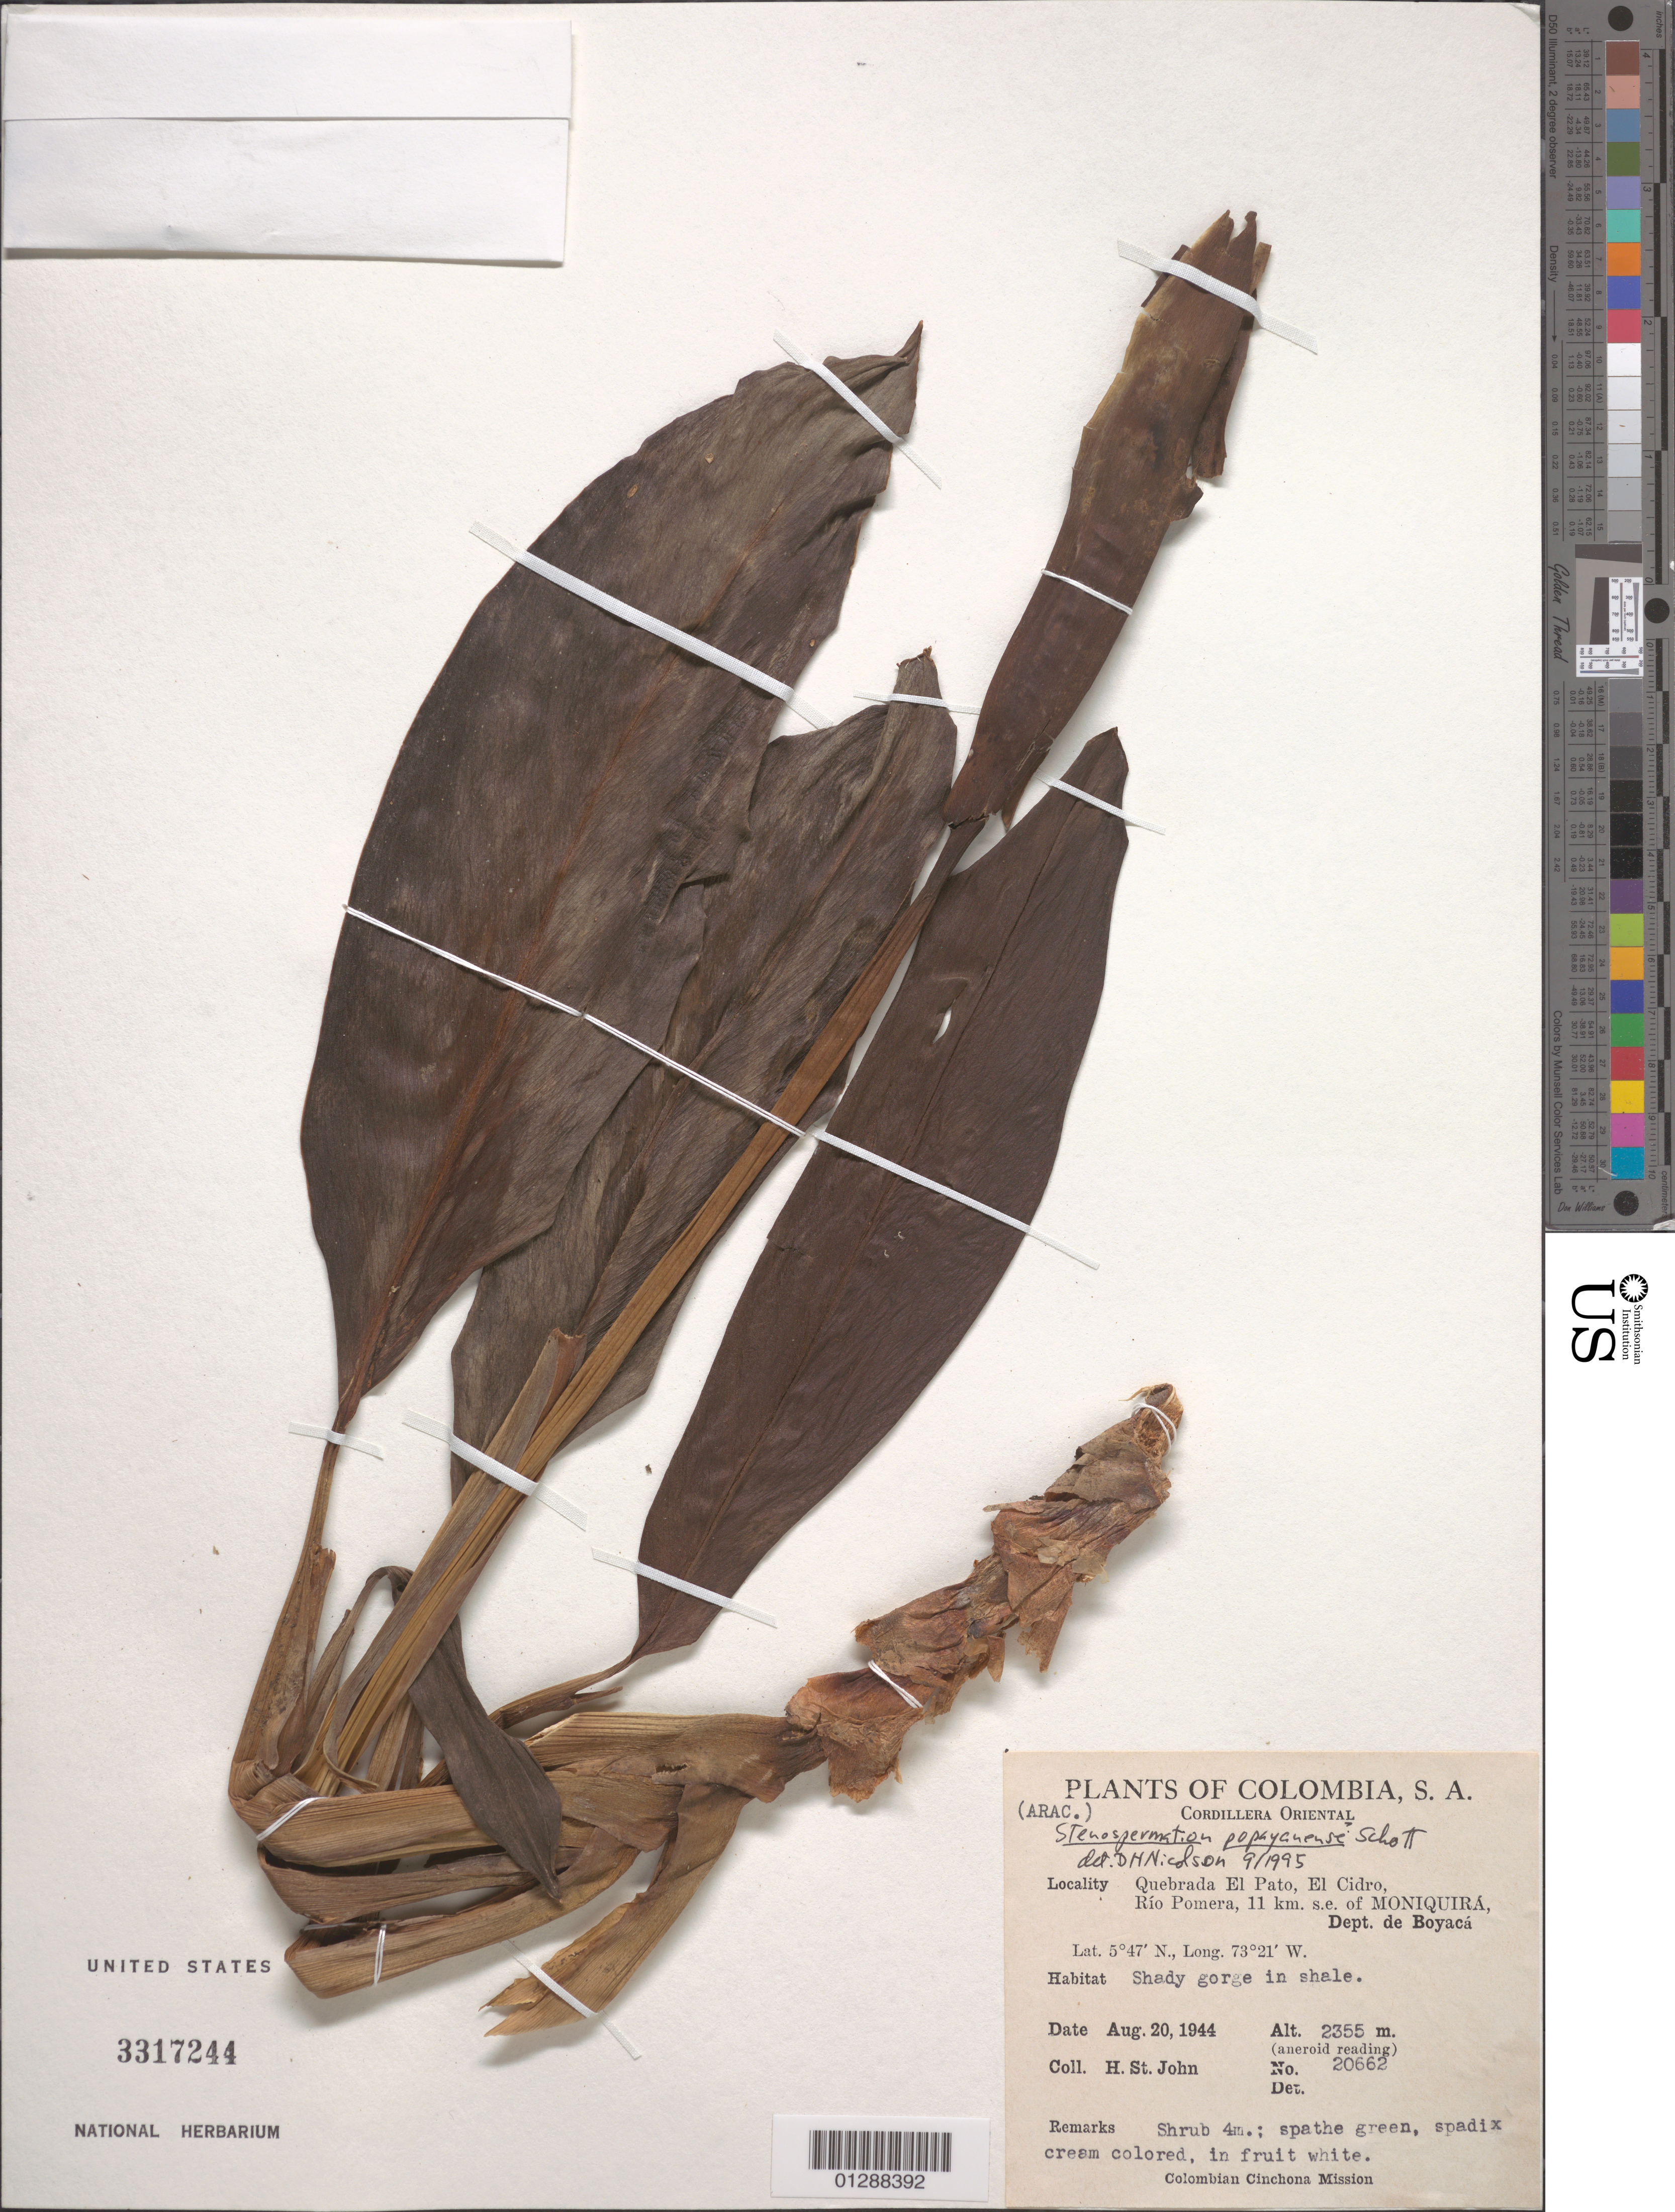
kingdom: Plantae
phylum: Tracheophyta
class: Liliopsida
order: Alismatales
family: Araceae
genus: Stenospermation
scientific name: Stenospermation popayanense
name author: Schott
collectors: H. St. John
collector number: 20662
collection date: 1944-08-20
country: Colombia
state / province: Boyacá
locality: Cordillera Oriental. Quebrada El Pato, El Cidro, Río Pomera, 11 km. s.e. of Moniquirá, Dept. de Boyacá.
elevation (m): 2355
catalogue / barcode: US 3317244